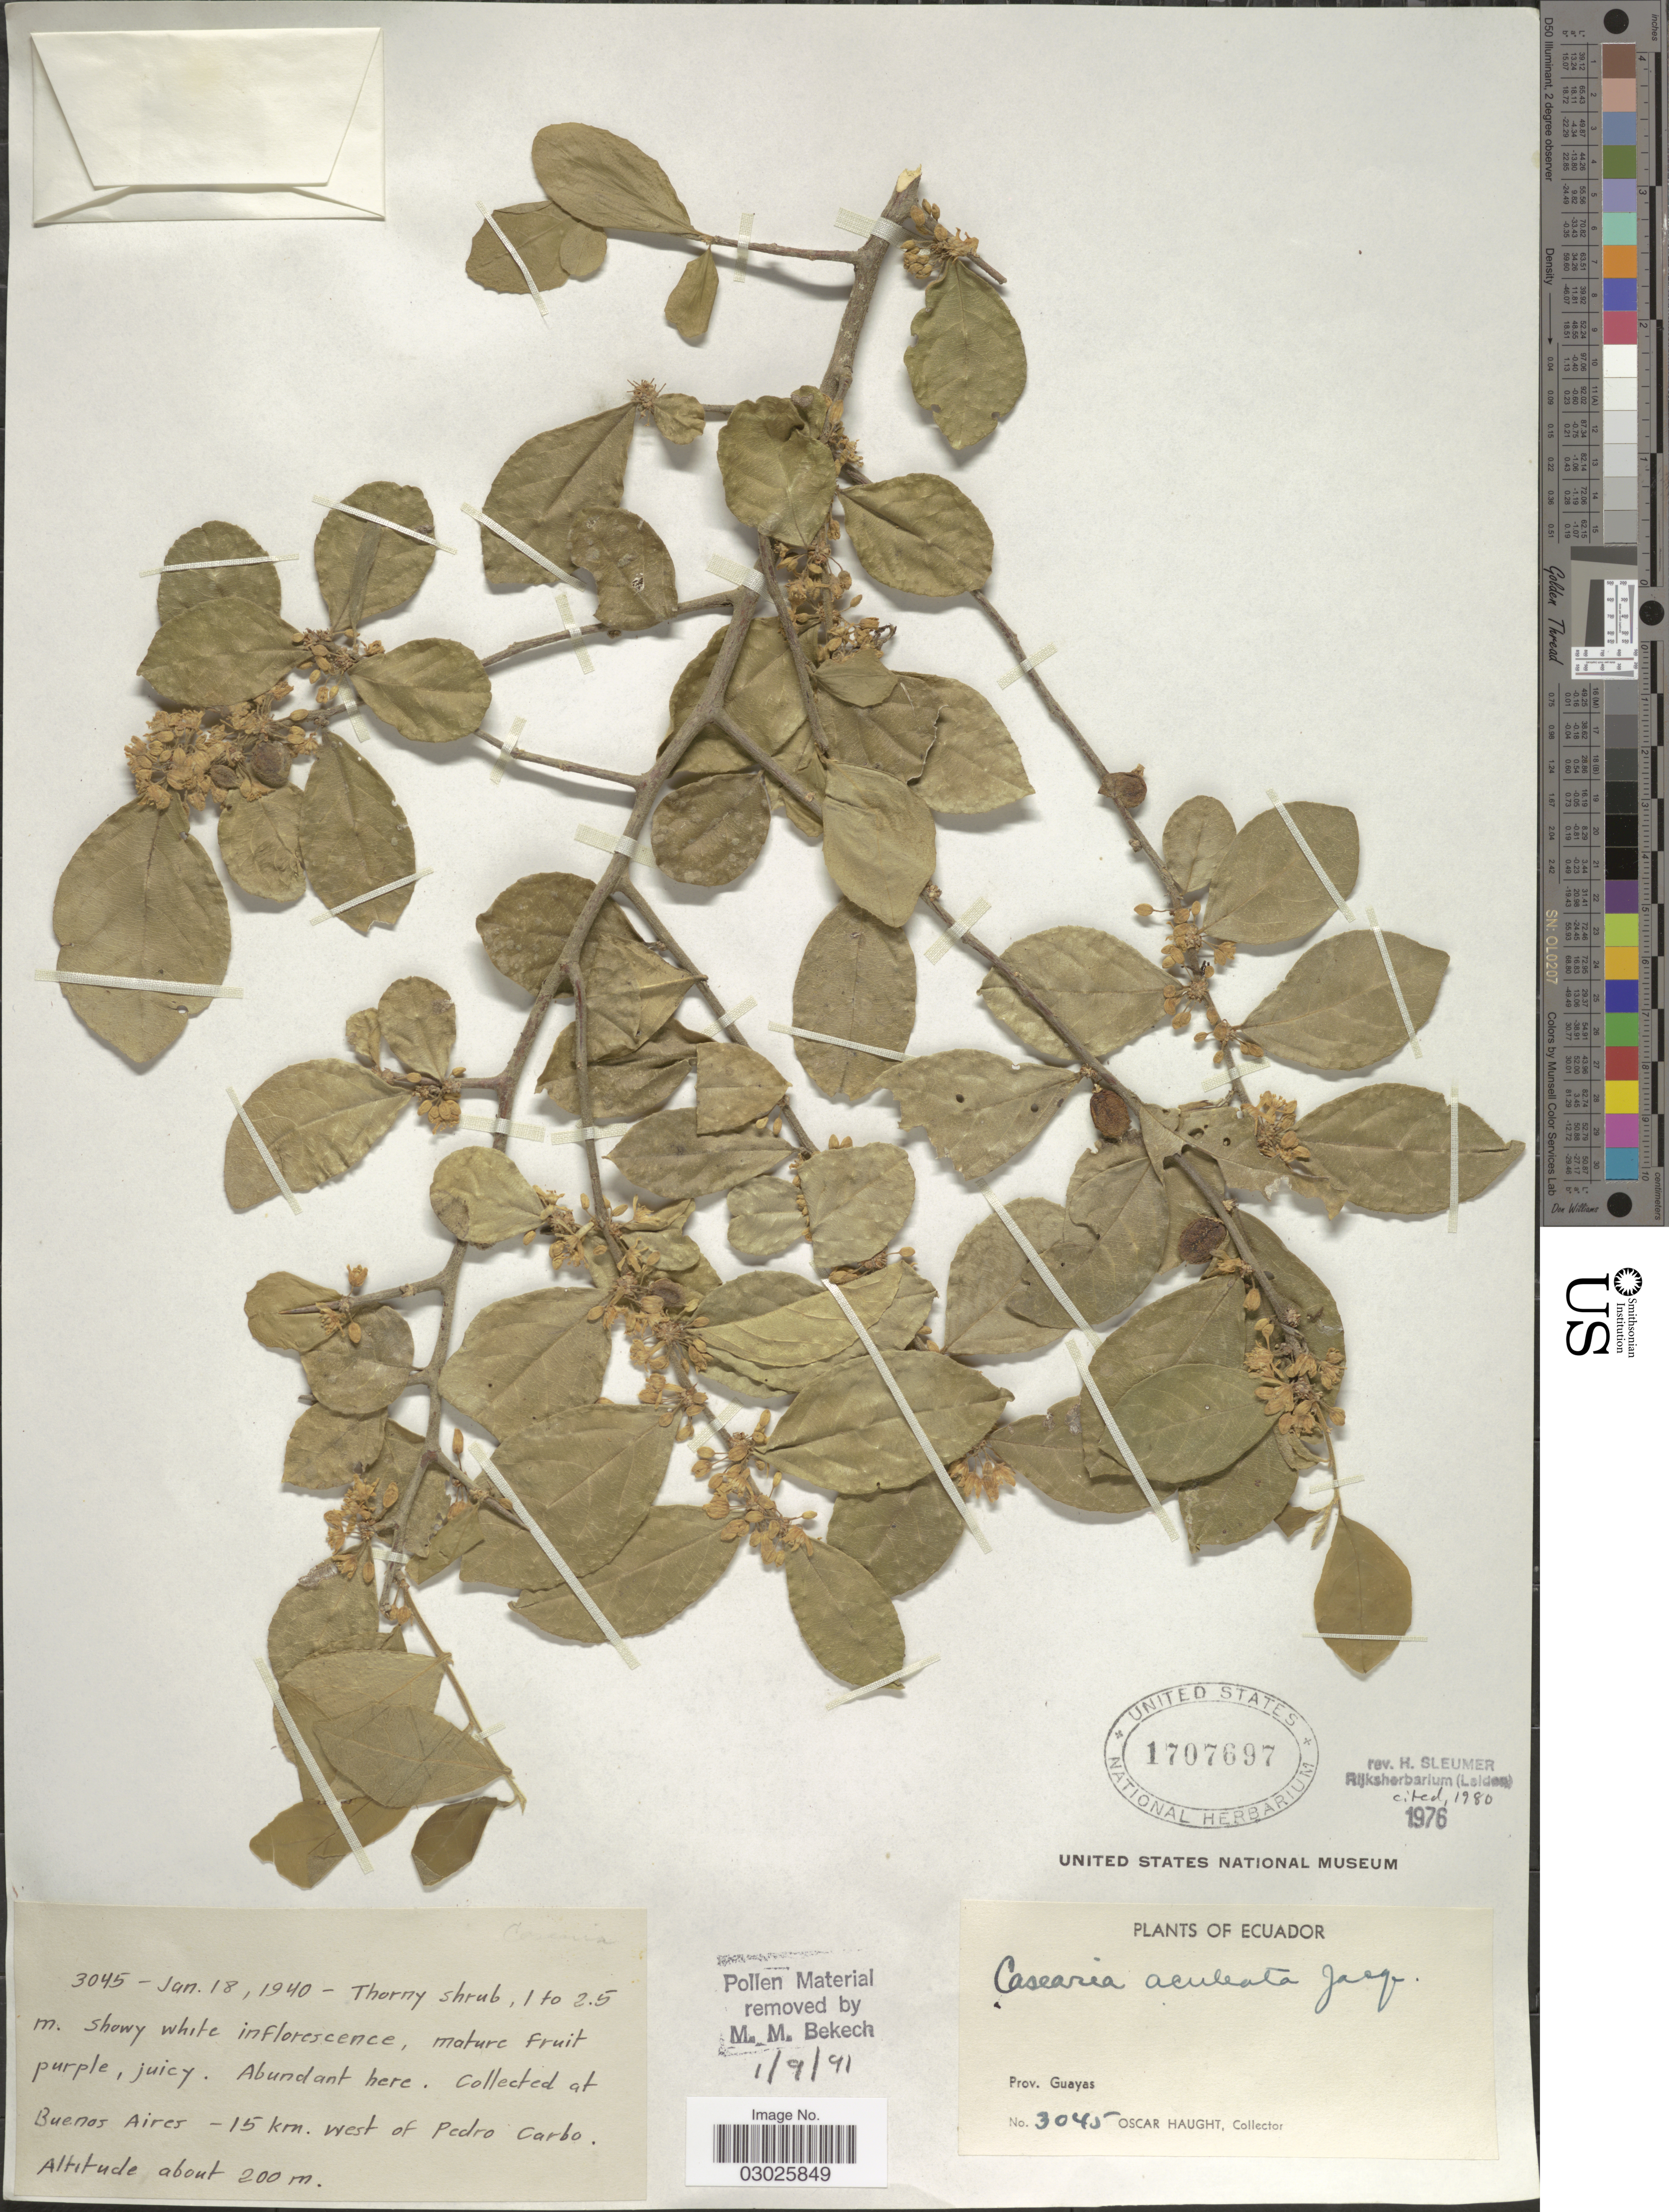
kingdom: Plantae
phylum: Tracheophyta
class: Magnoliopsida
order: Malpighiales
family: Salicaceae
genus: Casearia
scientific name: Casearia aculeata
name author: Jacq.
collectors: O. Haught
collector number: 3045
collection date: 1940-01-18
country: Ecuador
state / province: Guayas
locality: Buenos Aires - 15 km. west of Pedro Carbo.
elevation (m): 200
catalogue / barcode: US 1707697